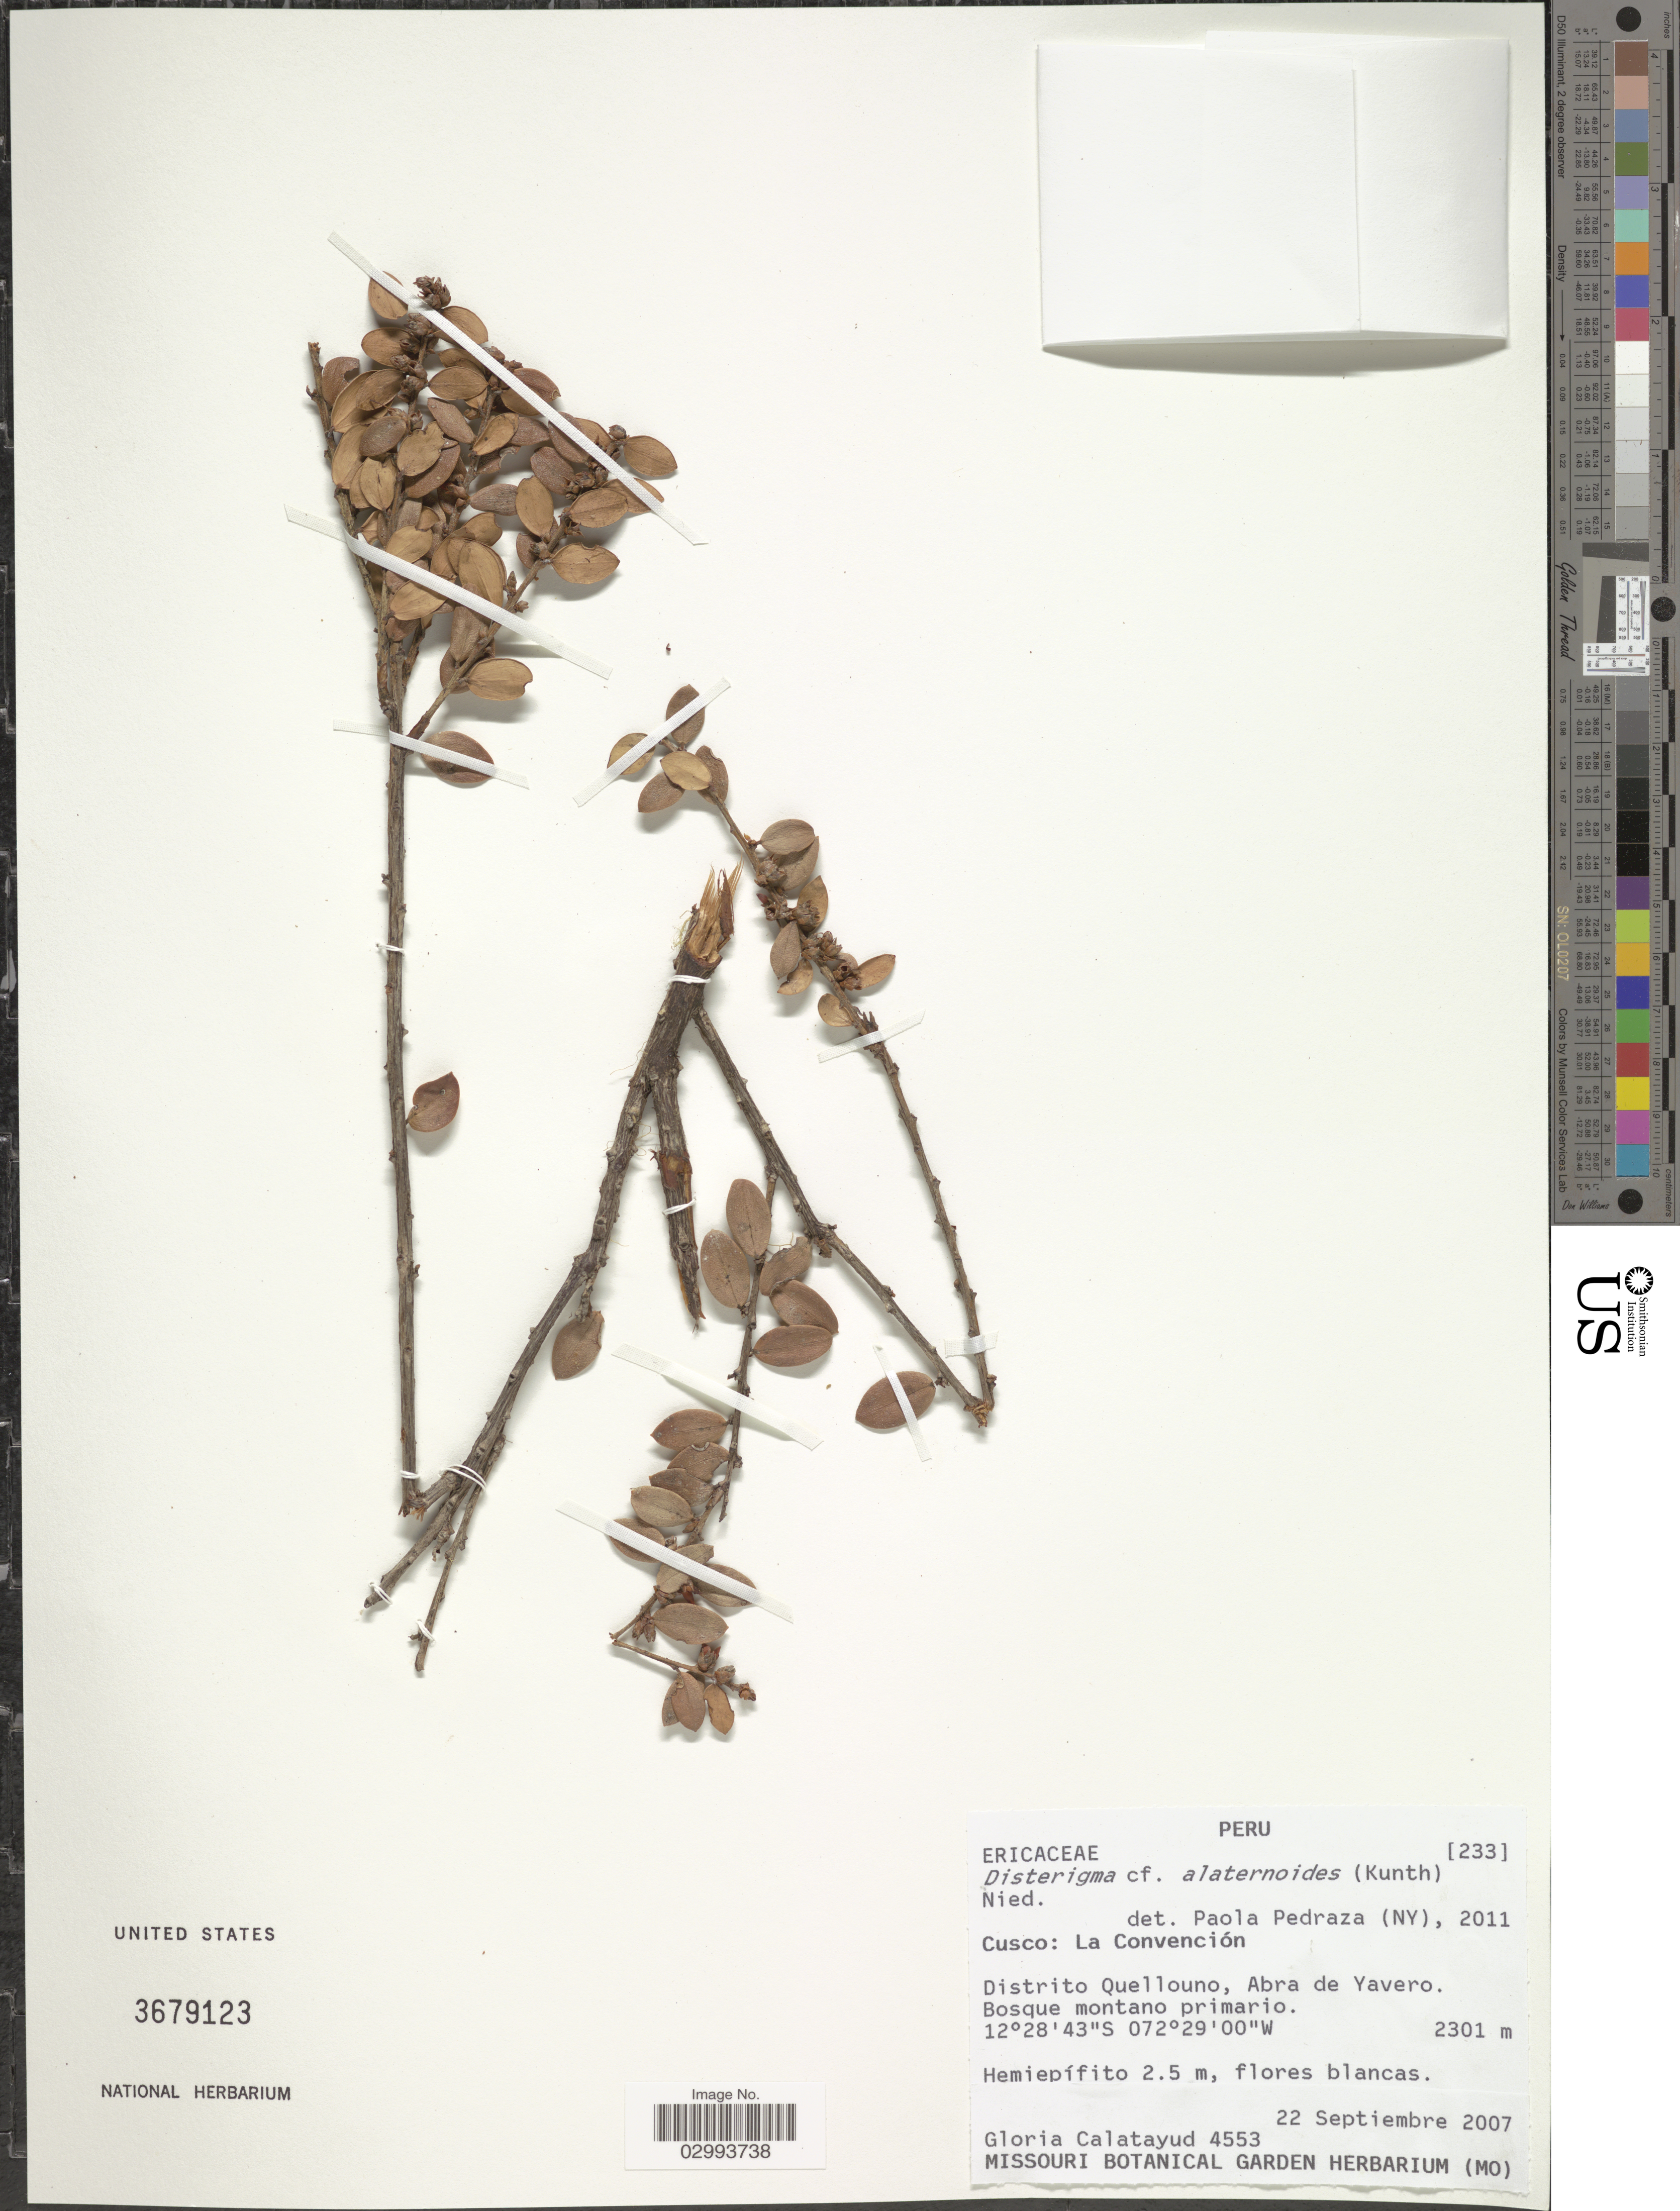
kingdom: Plantae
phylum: Tracheophyta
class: Magnoliopsida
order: Ericales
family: Ericaceae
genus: Disterigma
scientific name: Disterigma alaternoides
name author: (Kunth) Nied.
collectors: G. Calatayud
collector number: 4553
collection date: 2007-09-22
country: Peru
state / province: Cusco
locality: La Convencion, Distrito Quellouno, Abra de Yavero.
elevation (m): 2301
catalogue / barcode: US 3679123